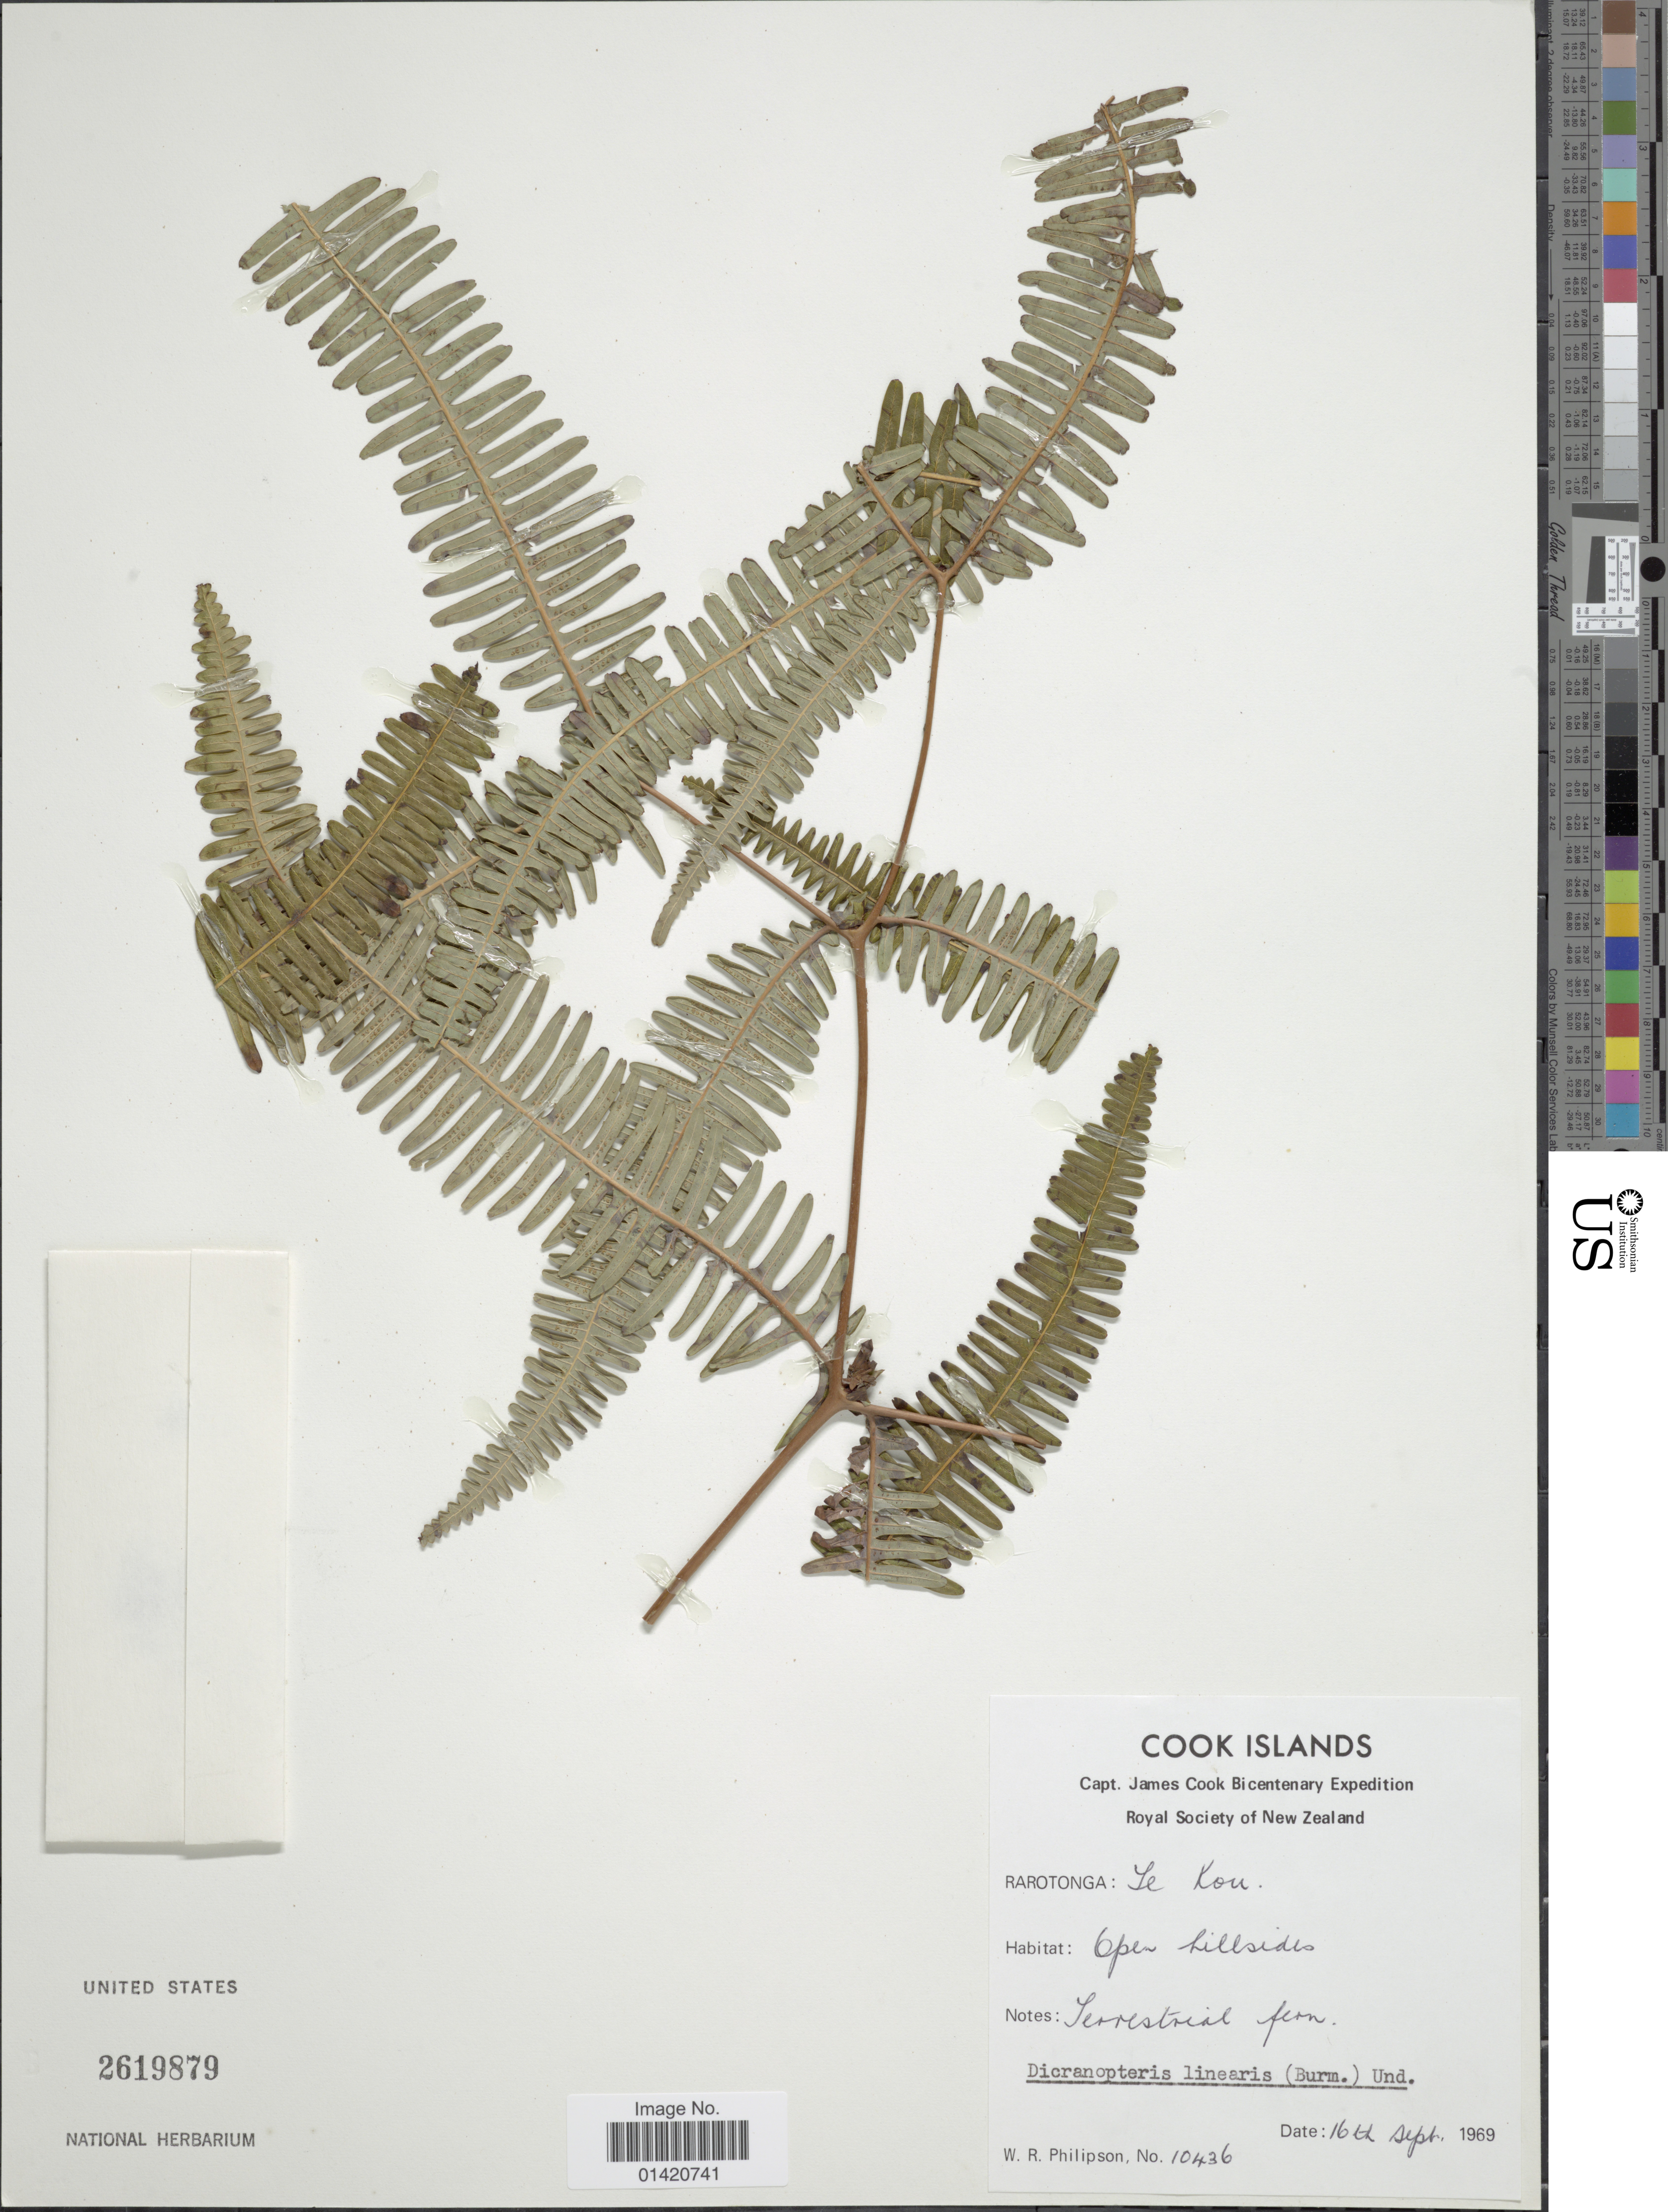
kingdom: Plantae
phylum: Tracheophyta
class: Polypodiopsida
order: Gleicheniales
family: Gleicheniaceae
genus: Dicranopteris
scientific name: Dicranopteris linearis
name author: (Burm. f.) Underw.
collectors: W. R. Philipson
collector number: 10436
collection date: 1969-09-16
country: Cook Islands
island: Rarotonga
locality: Rarotonga: Se Kou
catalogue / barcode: US 2619879